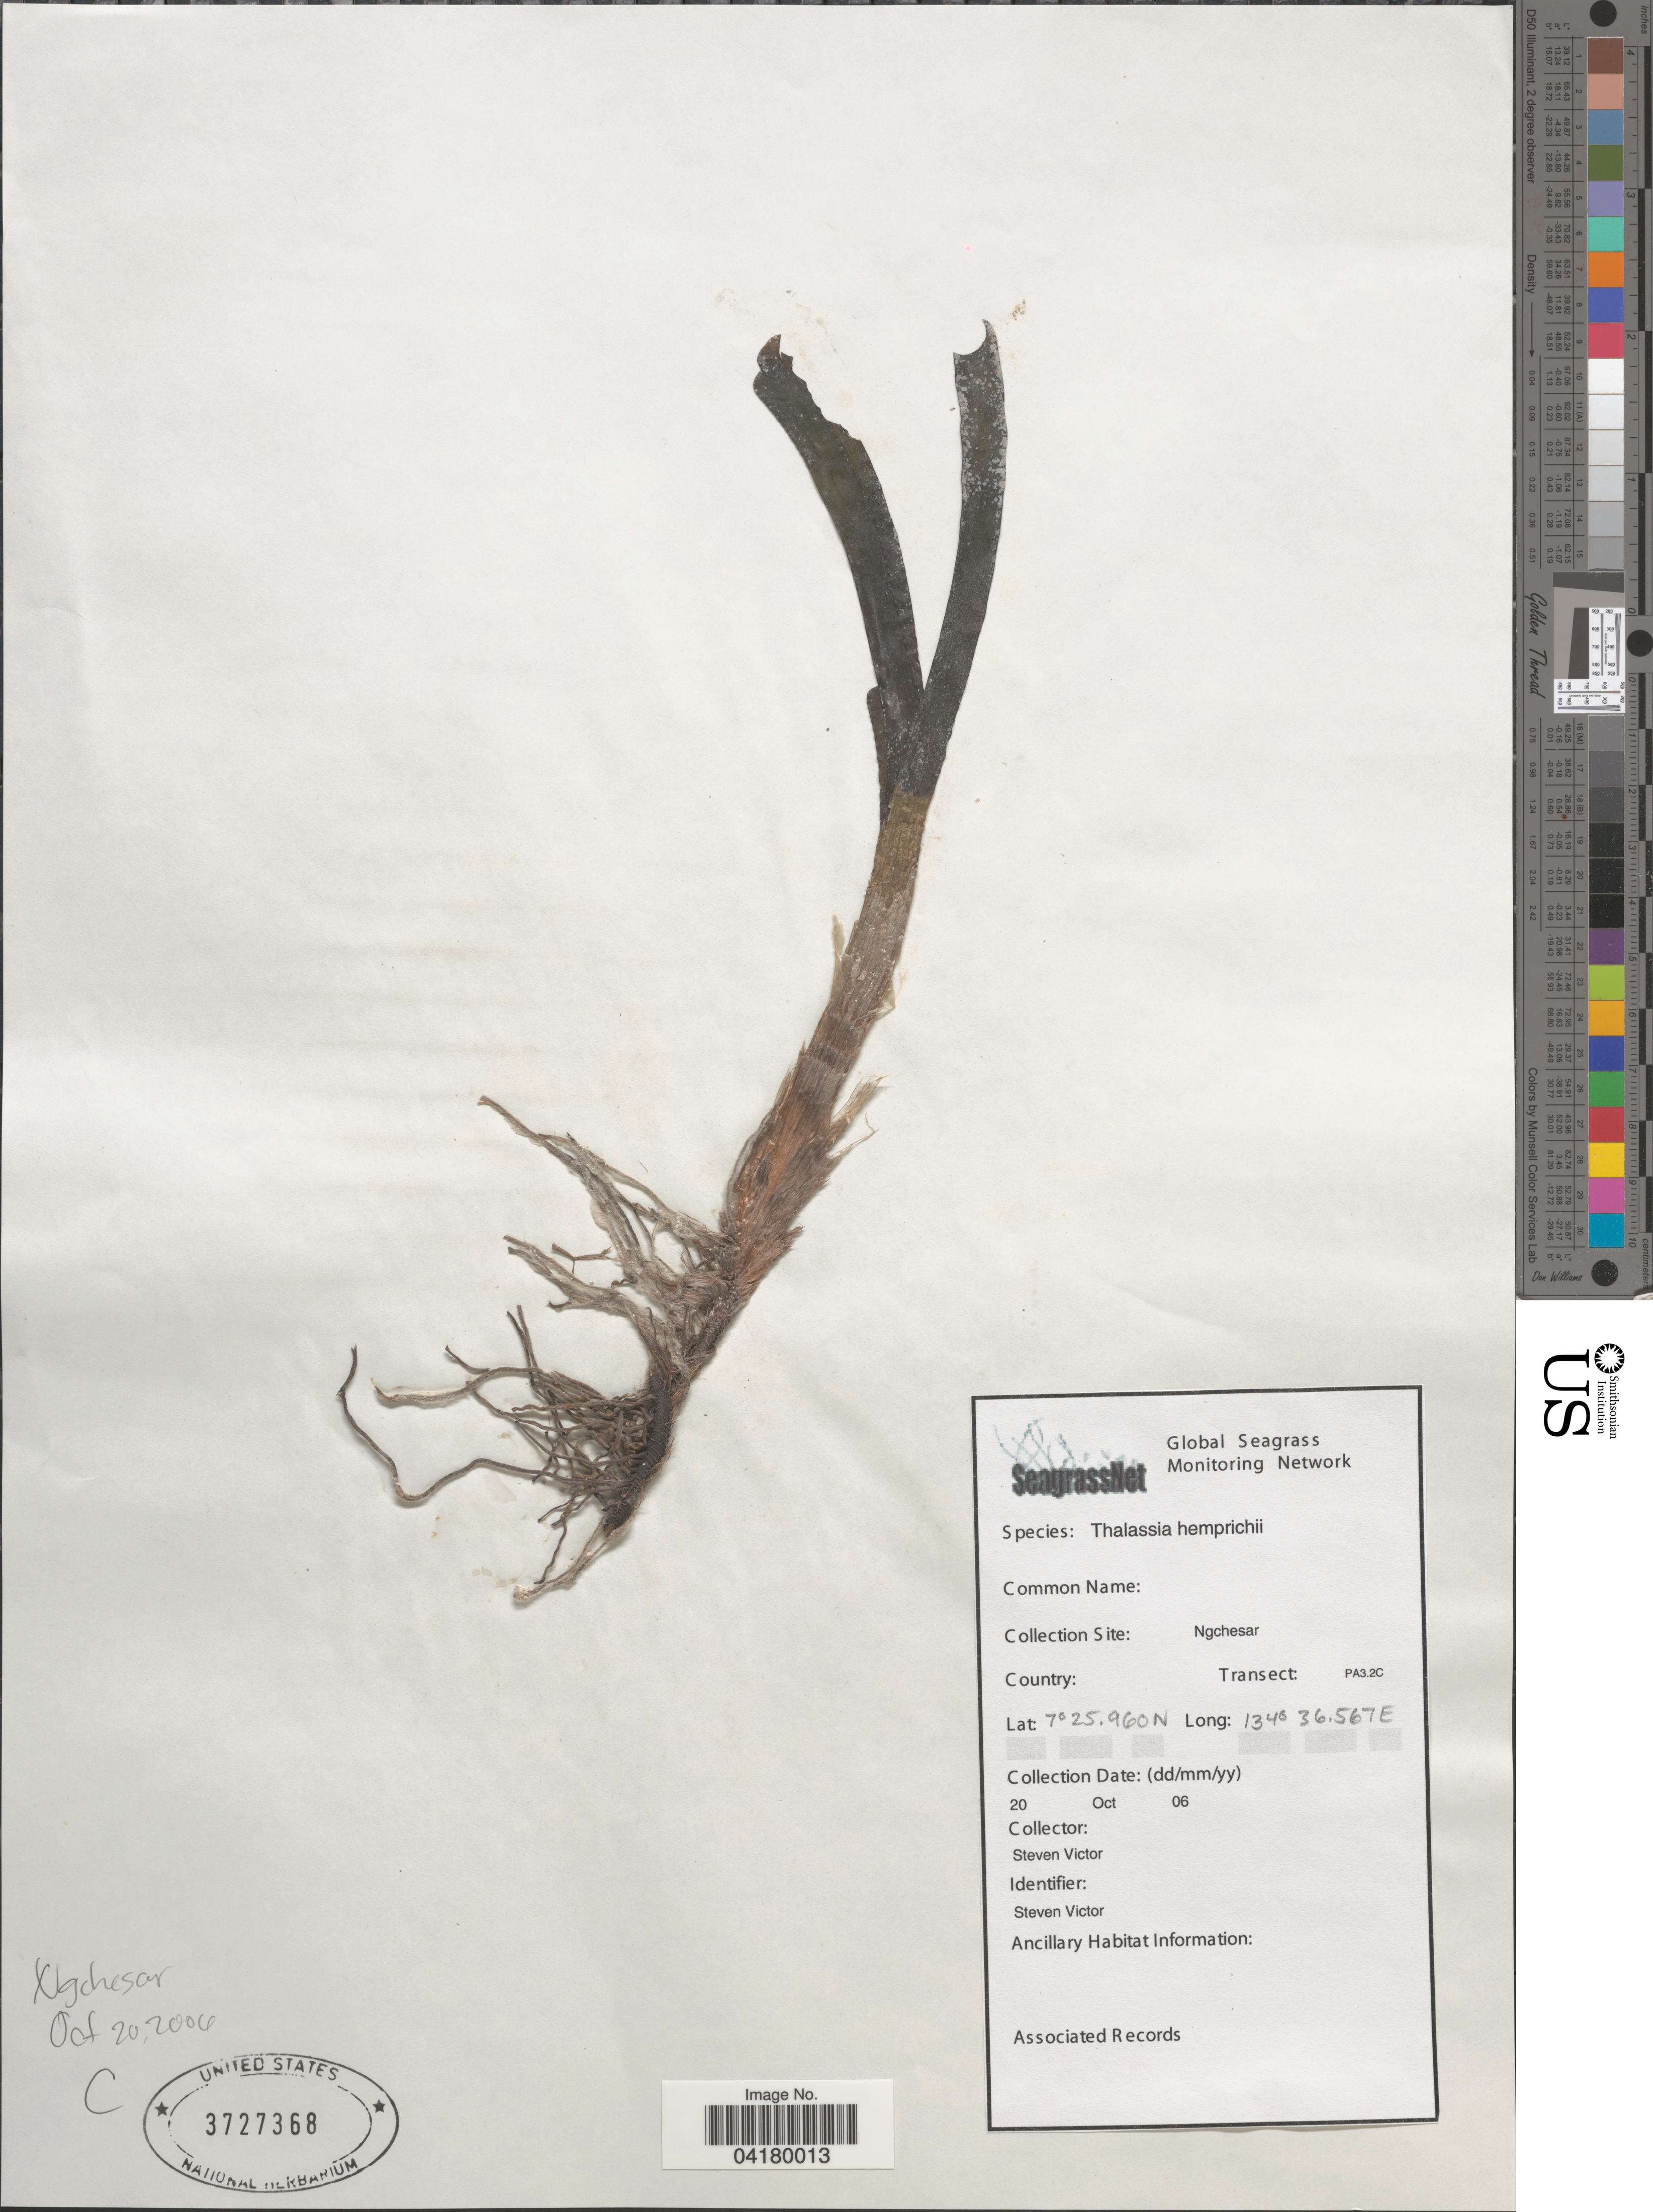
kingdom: Plantae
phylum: Tracheophyta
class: Liliopsida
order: Alismatales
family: Hydrocharitaceae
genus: Thalassia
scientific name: Thalassia hemprichii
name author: Asch.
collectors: S. Victor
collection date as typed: Transcribed d/m/y: 20/10/6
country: Palau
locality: Collection Site: Ngchesar. Transect: PA3.2C.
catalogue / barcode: US 3727368